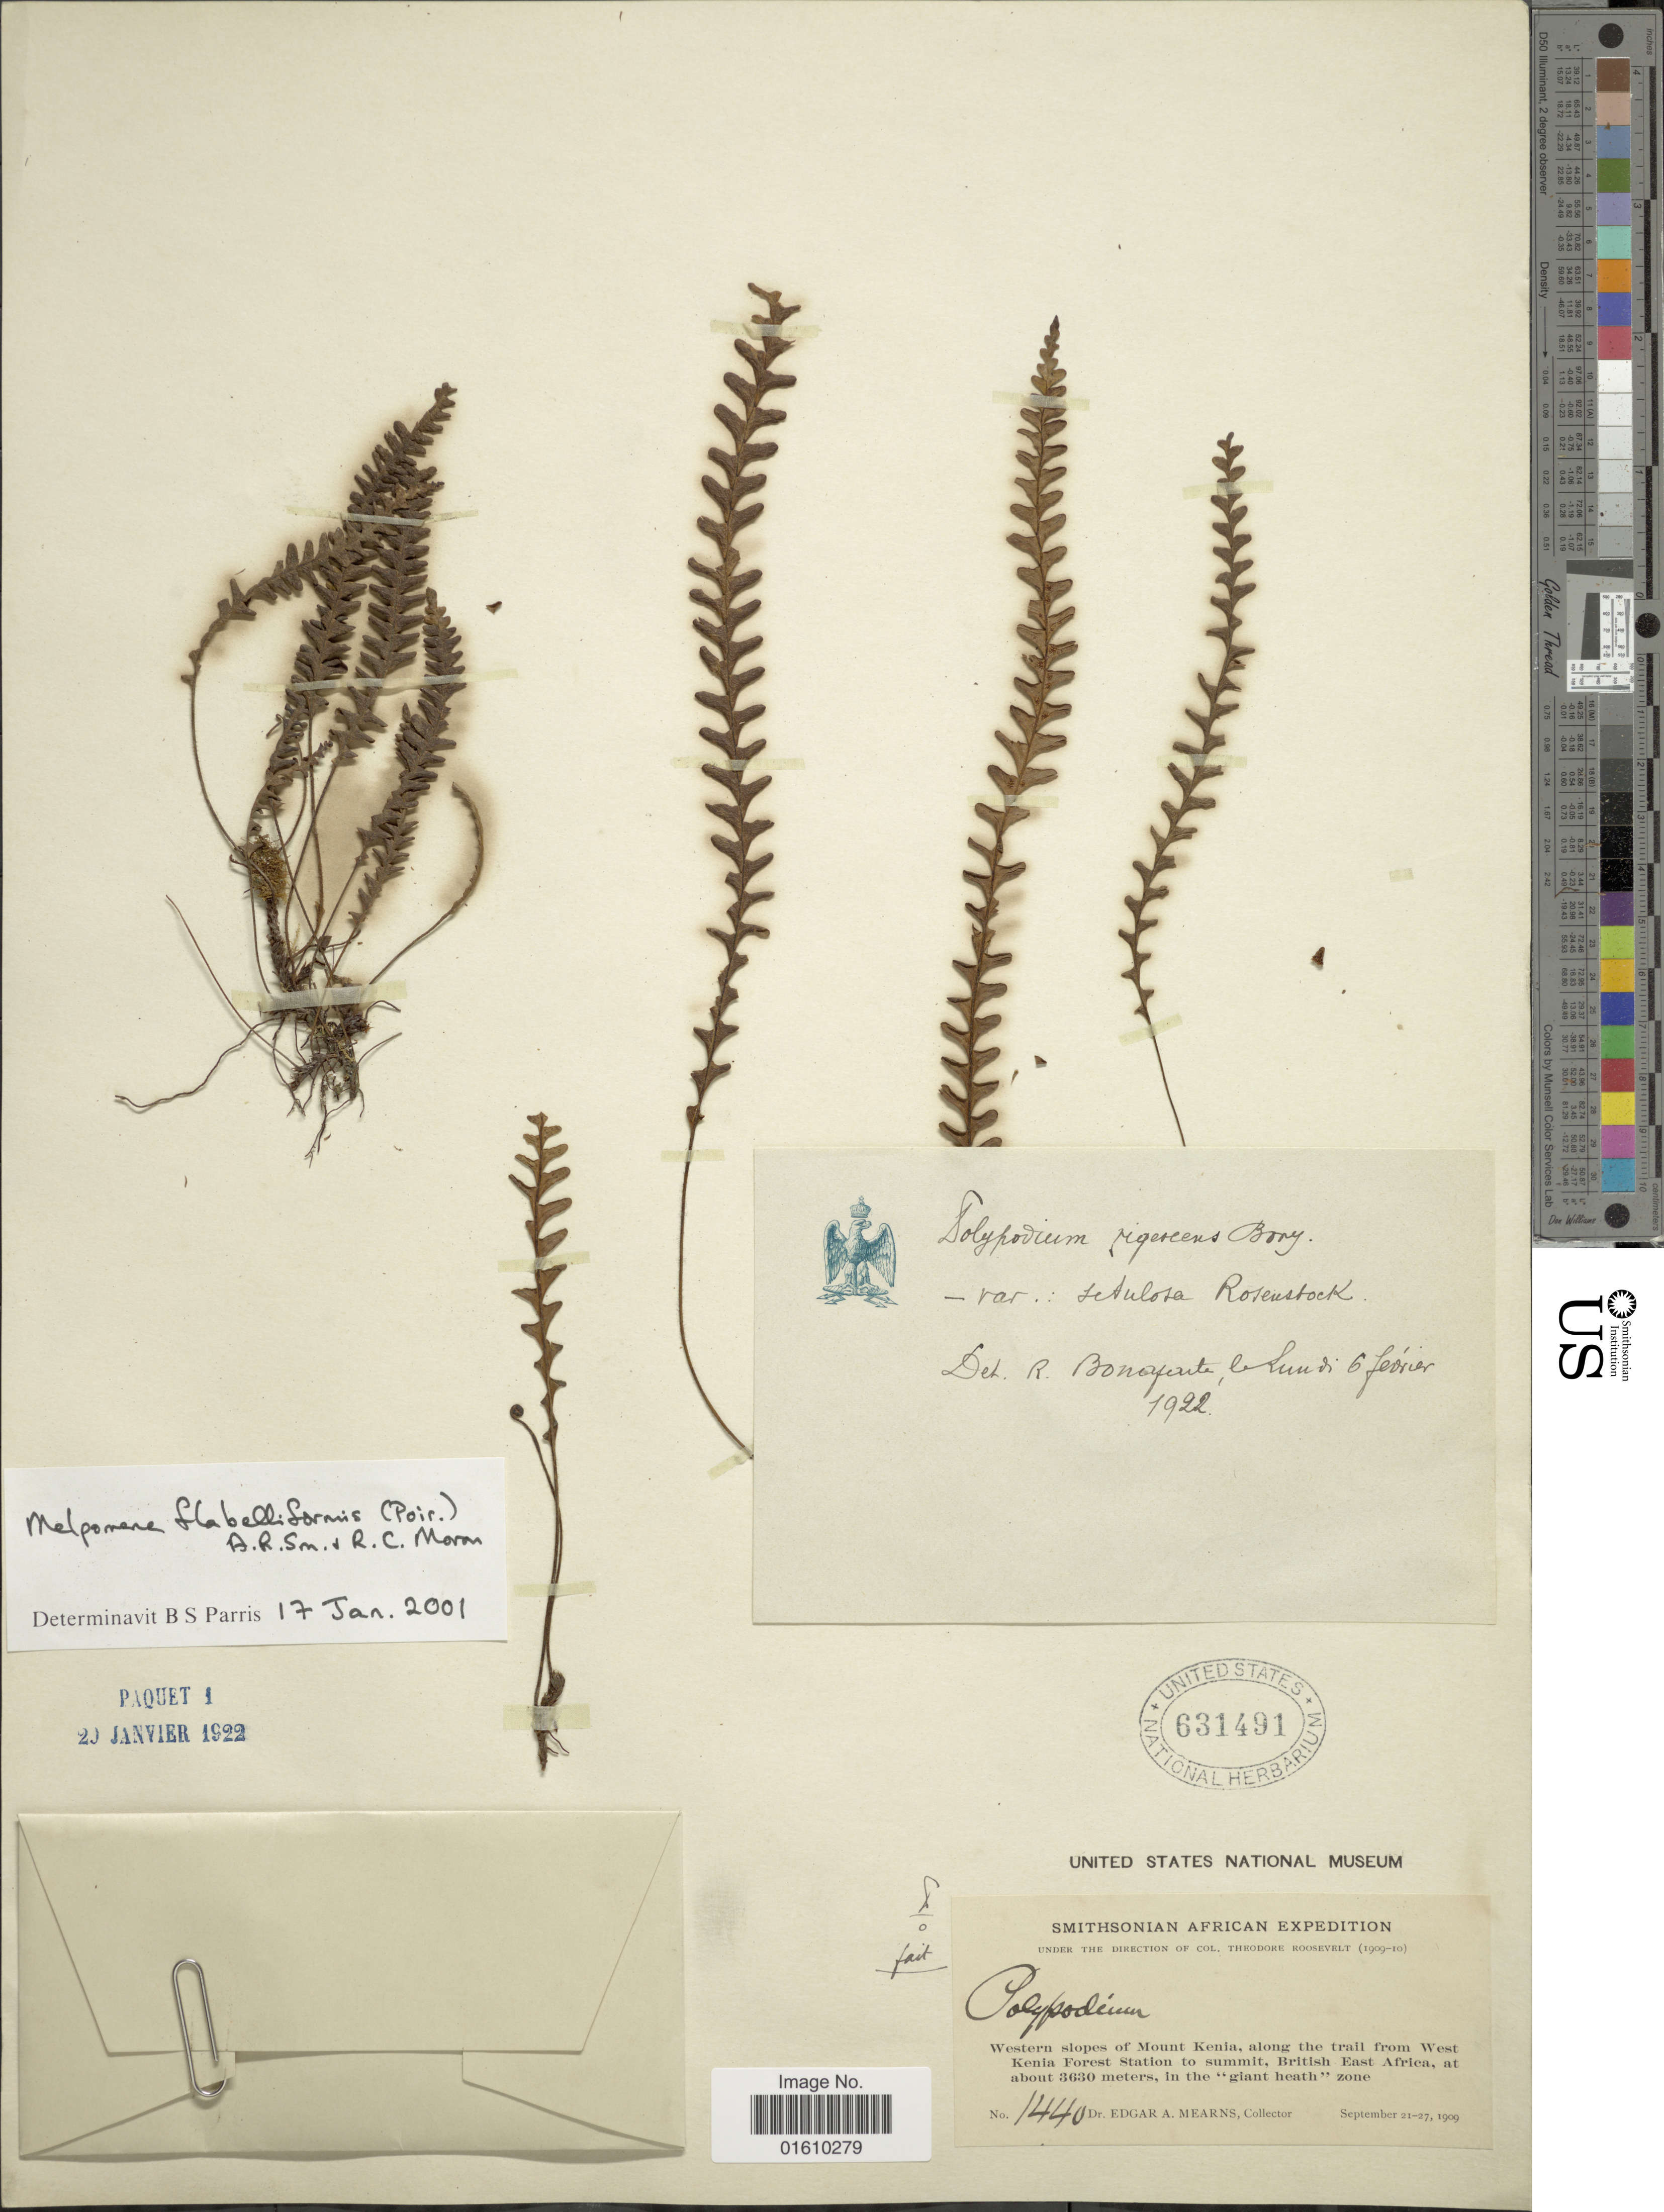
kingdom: Plantae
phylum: Tracheophyta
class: Polypodiopsida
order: Polypodiales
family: Polypodiaceae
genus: Melpomene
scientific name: Melpomene flabelliformis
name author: (Poir.) A.R. Sm. & R.C. Moran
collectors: E. A. Mearns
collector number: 1440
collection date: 1909-09-21/1909-09-27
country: Kenya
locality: Western slopes of Mount Kenia, along the trail from West Kenia Forest Station to summit, British East Africa, in the "giant heath" zone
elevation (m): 3630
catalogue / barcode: US 631491